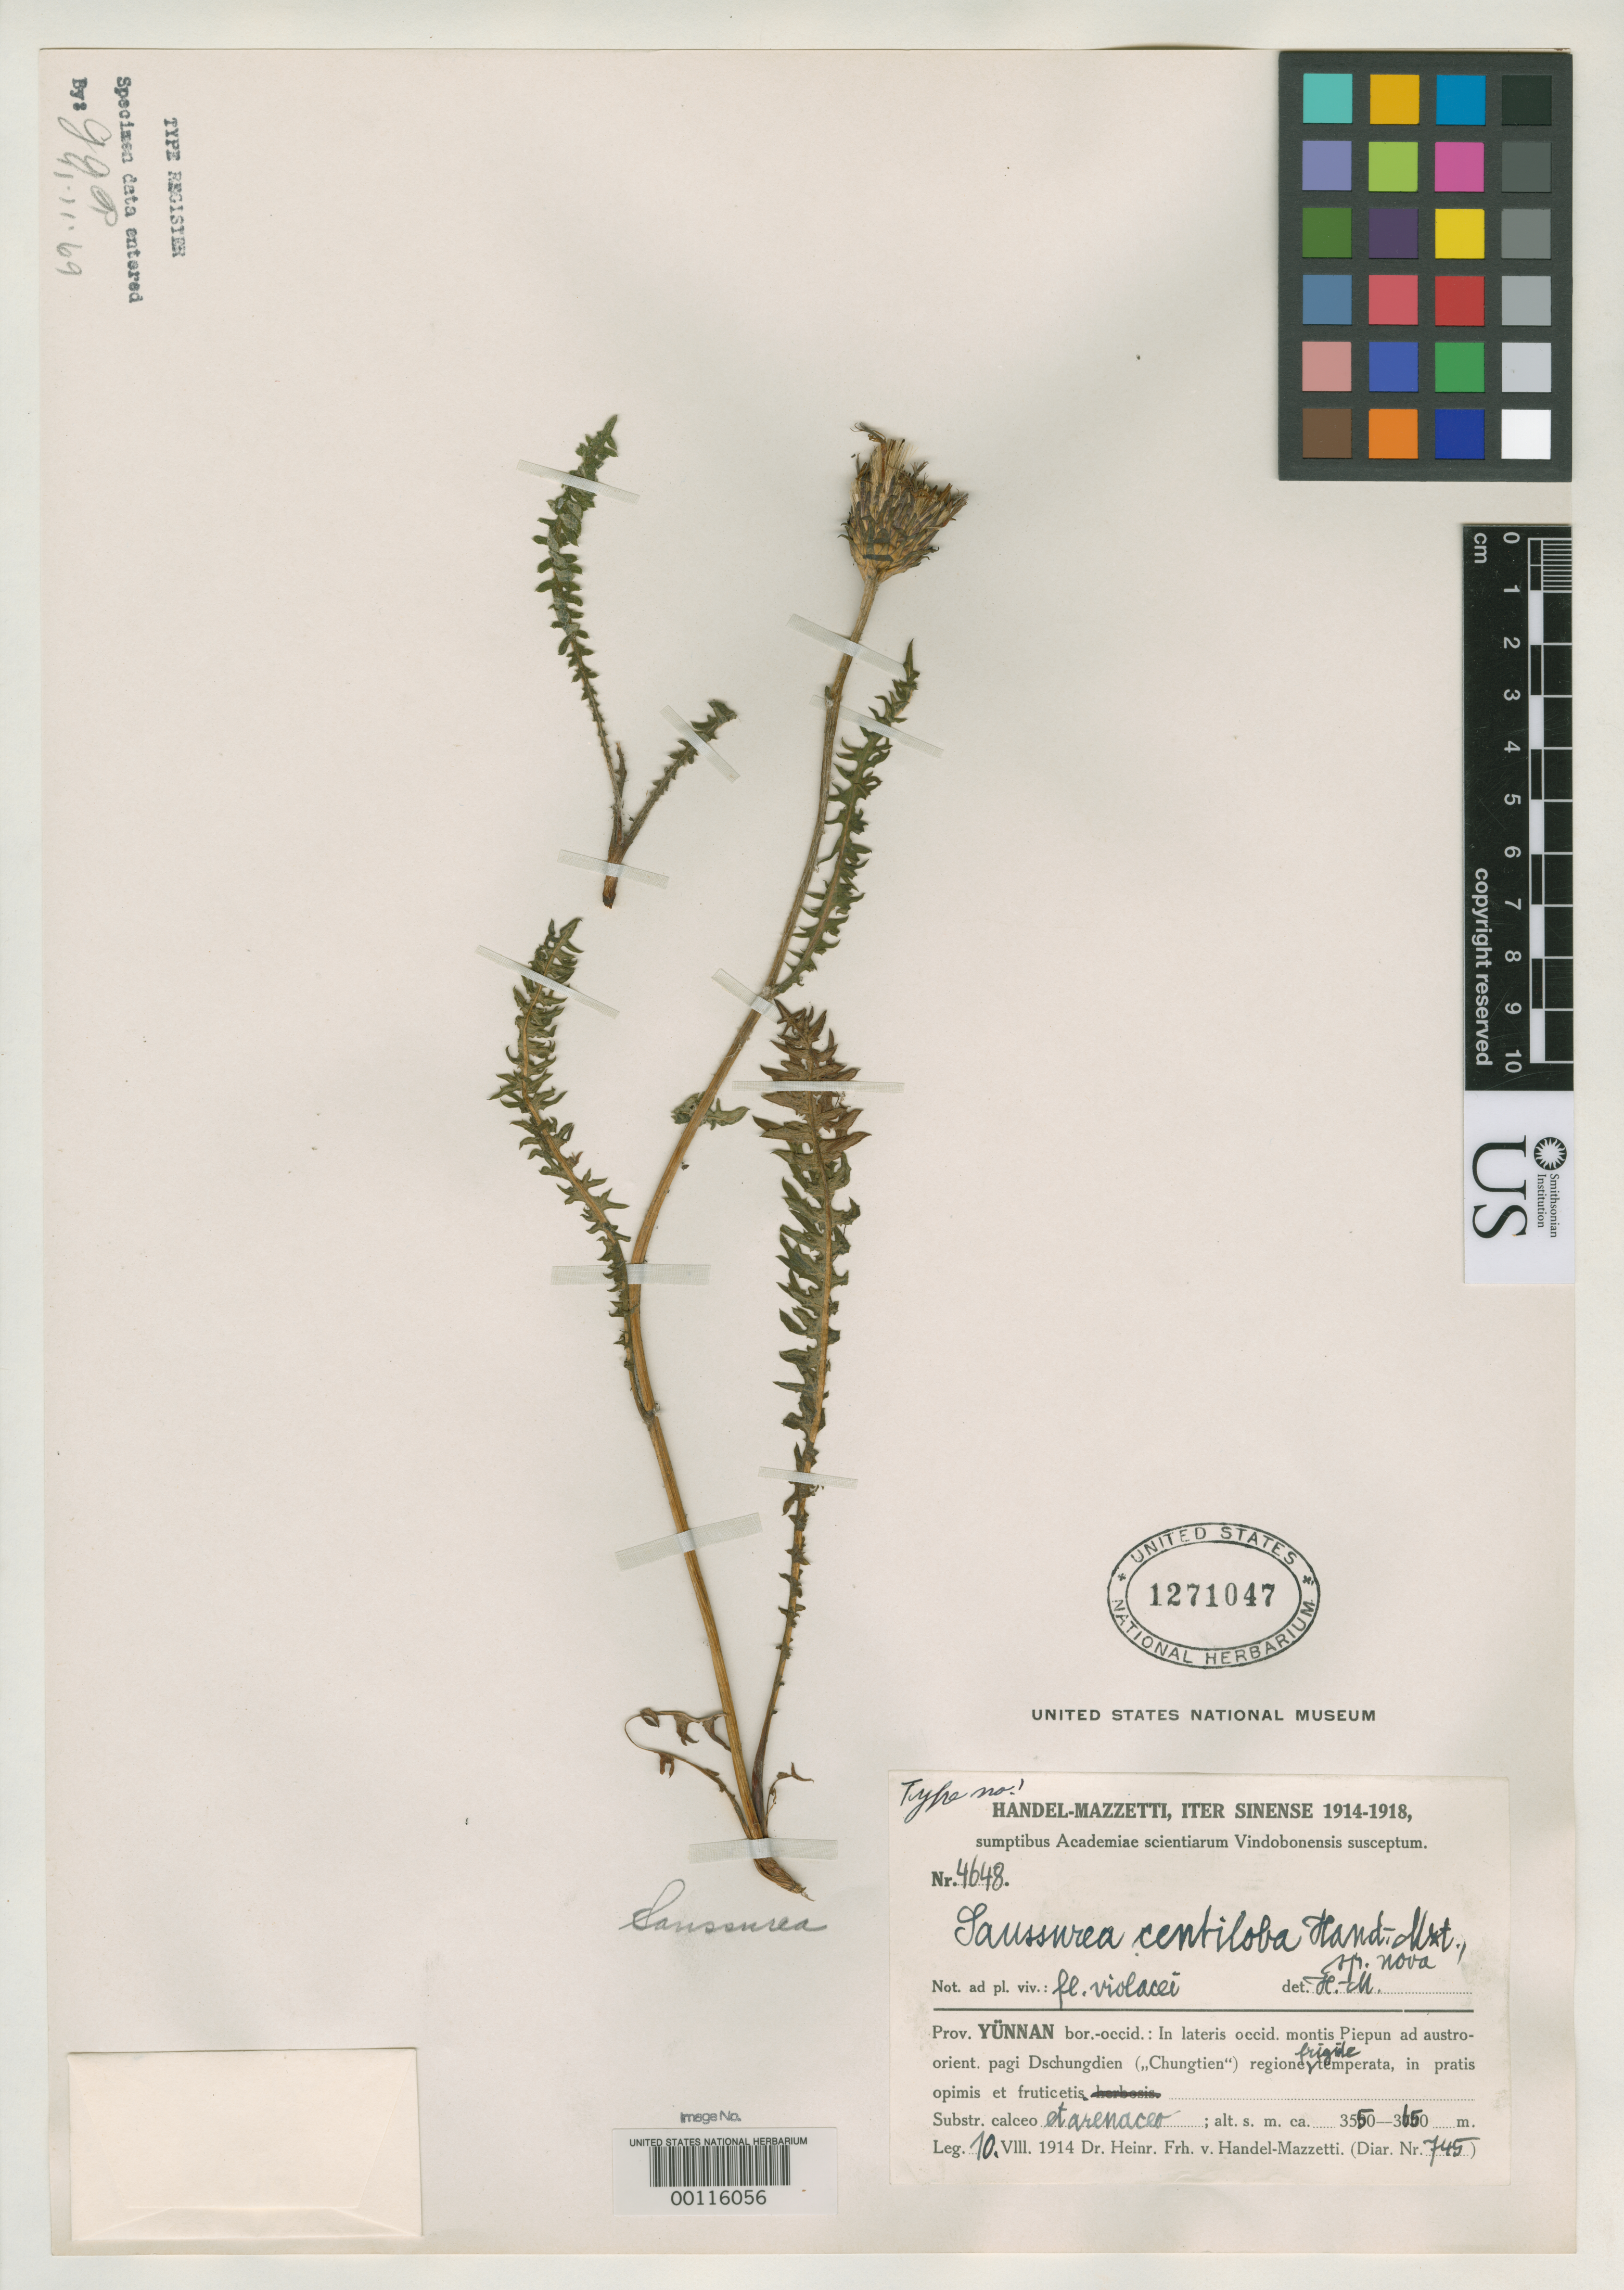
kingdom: Plantae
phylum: Tracheophyta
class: Magnoliopsida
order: Asterales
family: Asteraceae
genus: Saussurea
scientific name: Saussurea centiloba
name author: Hand.-Mazz.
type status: Type Collection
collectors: H. Handel-Mazzetti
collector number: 4648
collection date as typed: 10 Aug 1914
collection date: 1914-08-10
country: China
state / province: Yunnan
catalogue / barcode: US 1271047